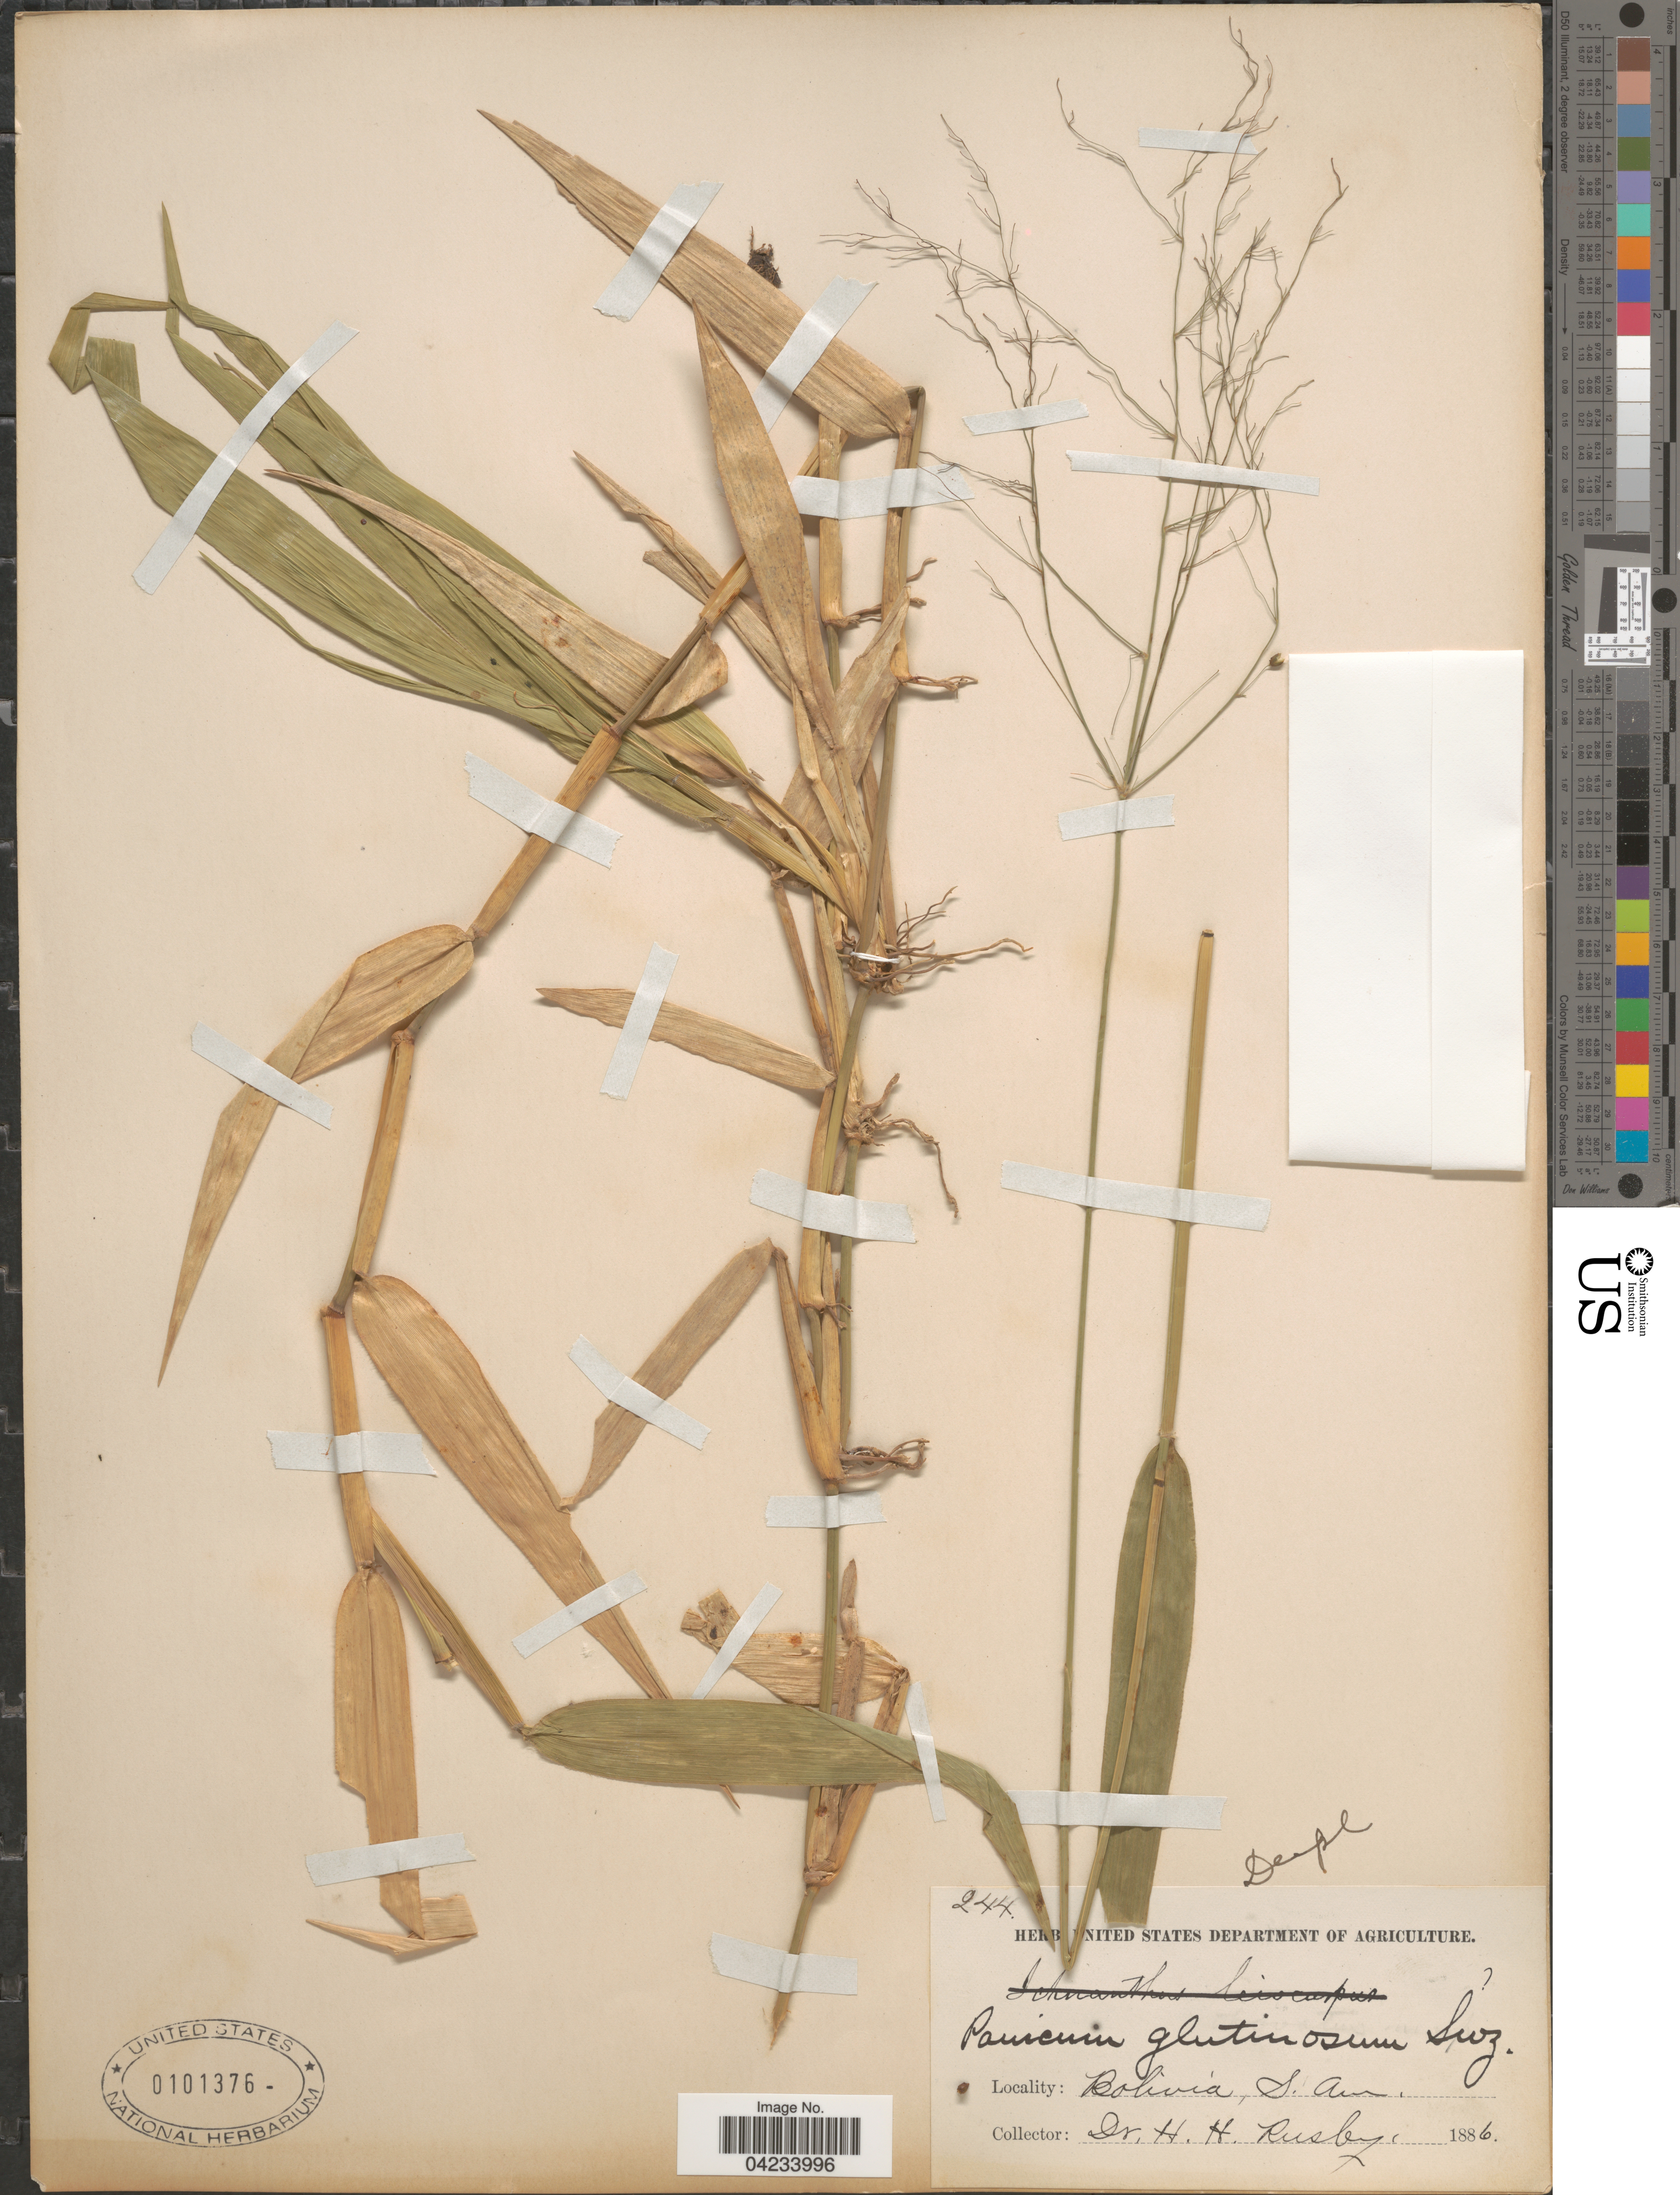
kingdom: Plantae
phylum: Tracheophyta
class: Liliopsida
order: Poales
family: Poaceae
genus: Homolepis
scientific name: Homolepis glutinosa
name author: (Sw.) Zuloaga & Soderstr.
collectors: H. H. Rusby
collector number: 244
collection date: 1886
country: Bolivia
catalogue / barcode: US 101376